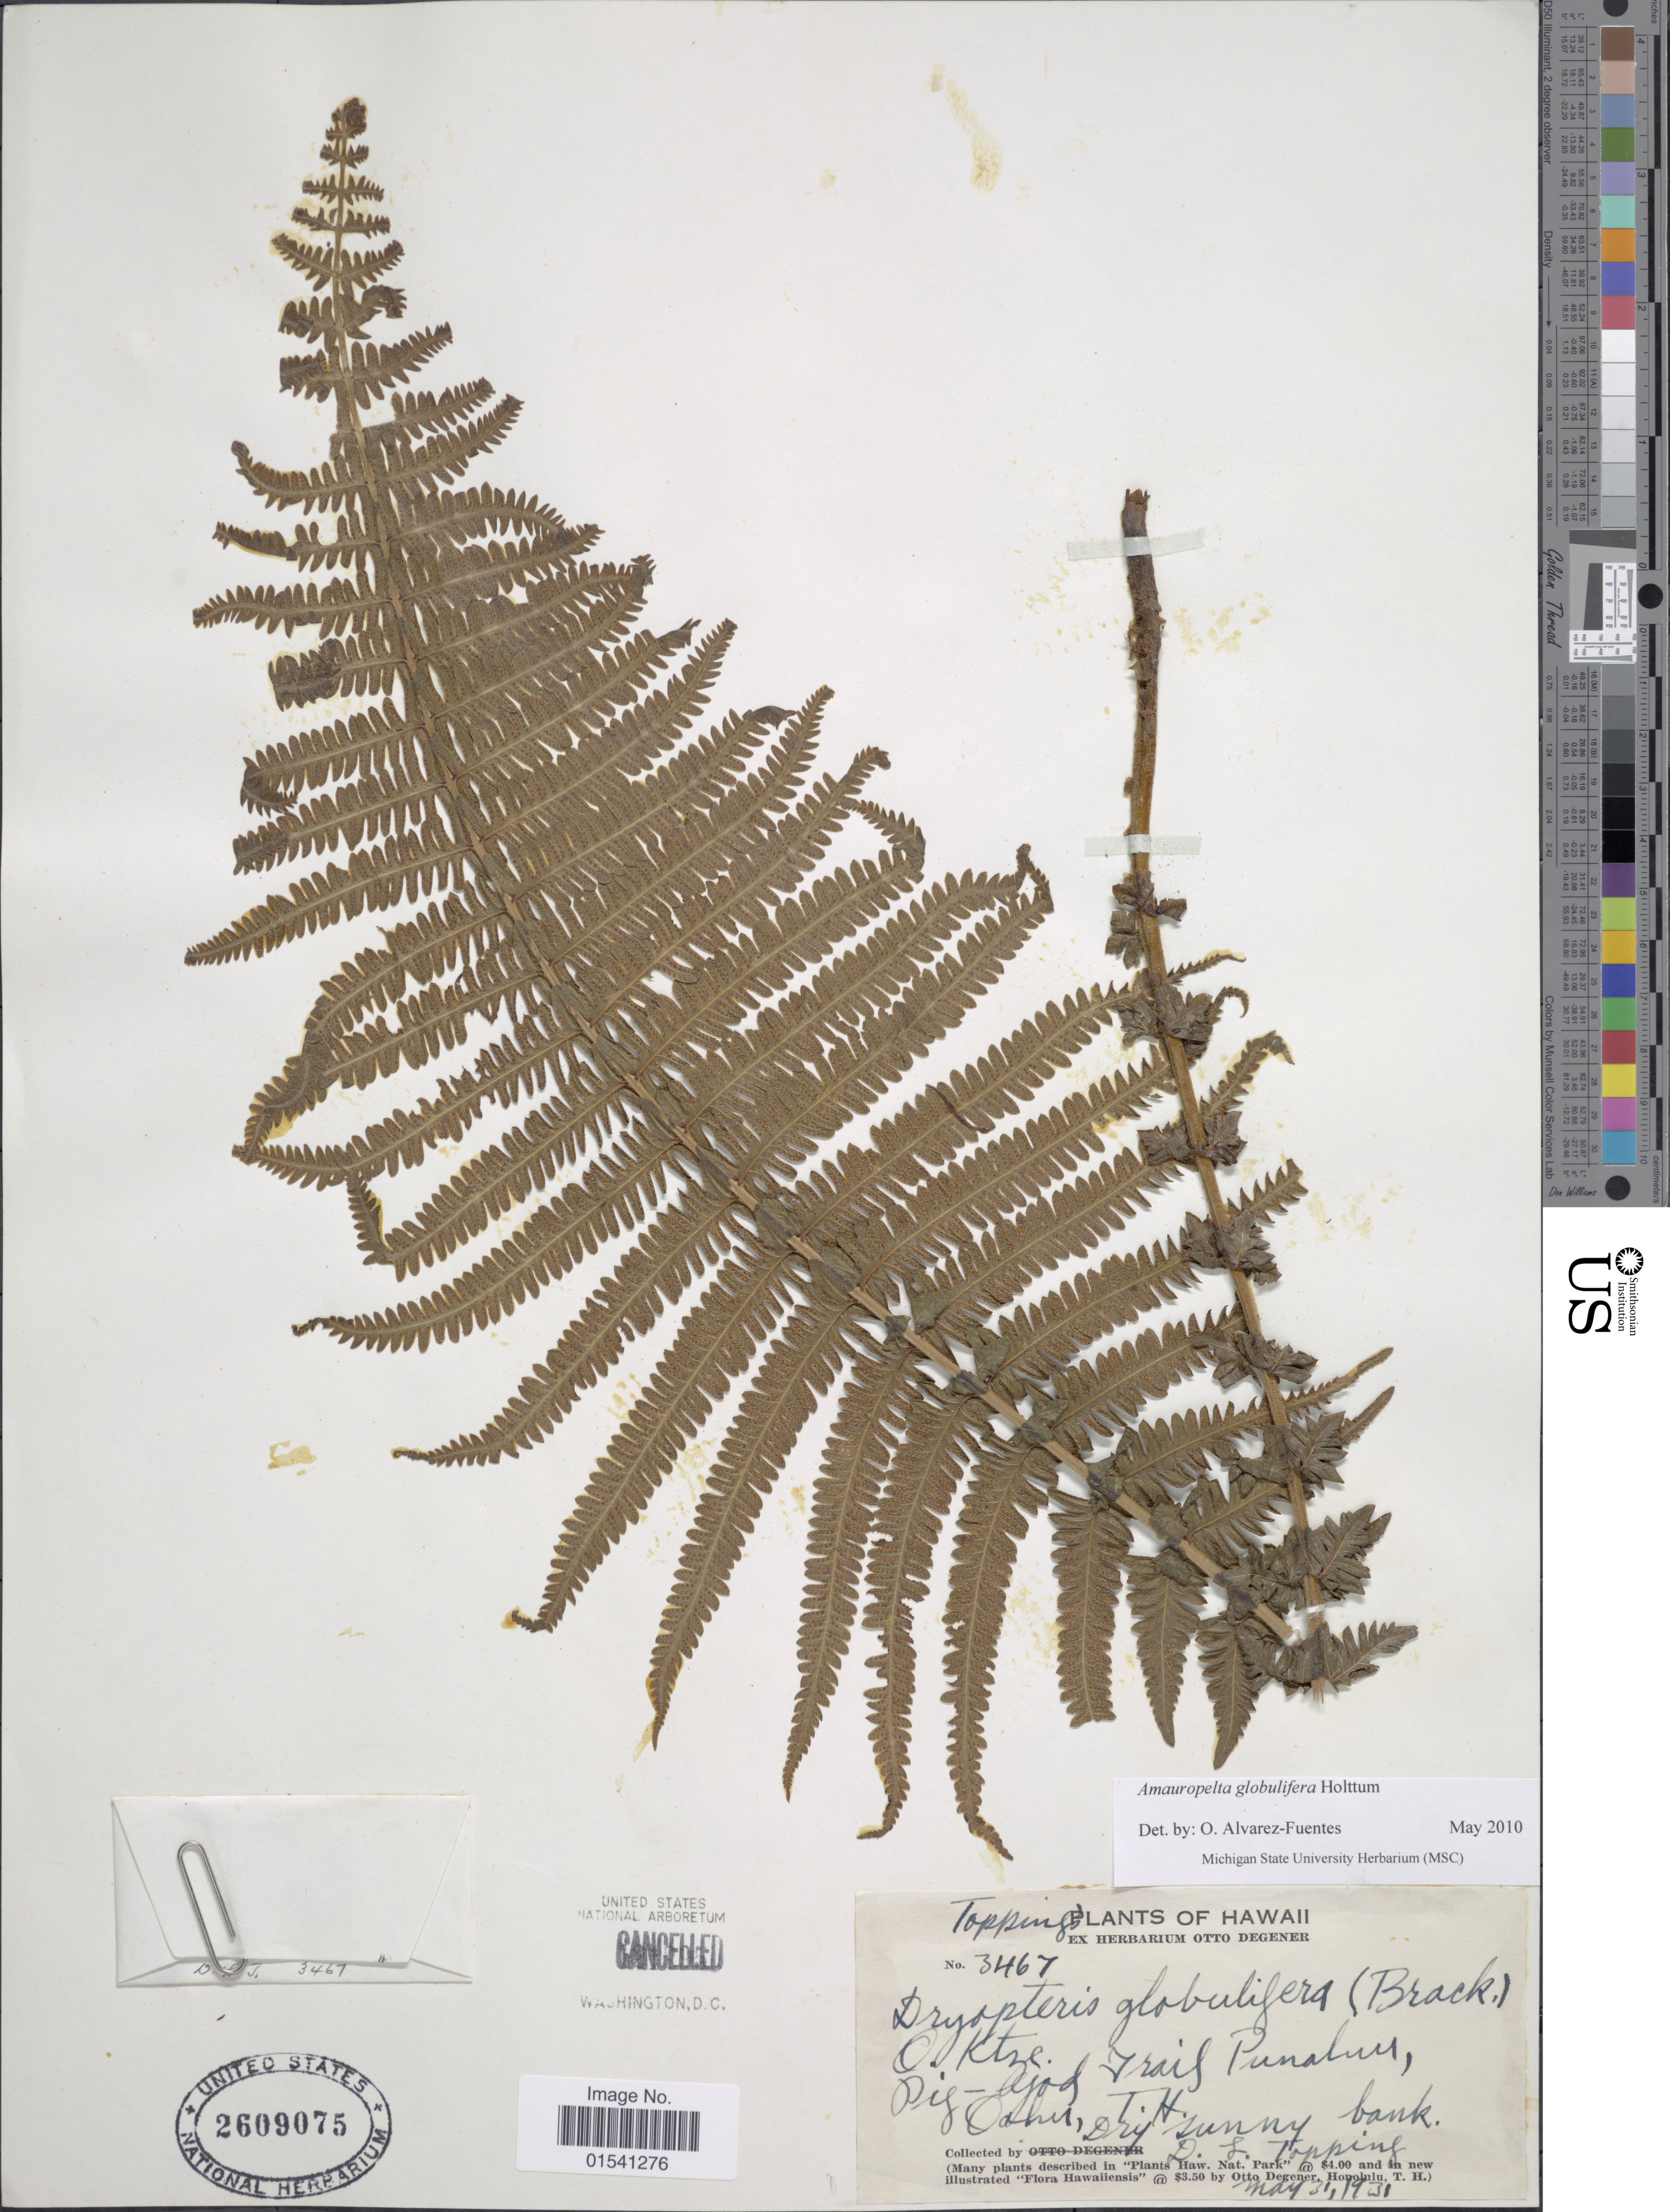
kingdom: Plantae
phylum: Tracheophyta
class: Polypodiopsida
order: Polypodiales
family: Thelypteridaceae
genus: Amauropelta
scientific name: Amauropelta globulifera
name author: (Brack.) Holttum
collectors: D. L. Topping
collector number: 3467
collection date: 1931-05-31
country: United States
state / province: Hawaii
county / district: Honolulu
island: Oahu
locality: Pig-God Trail Punalun, Oahu, T. H.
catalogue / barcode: US 2609075